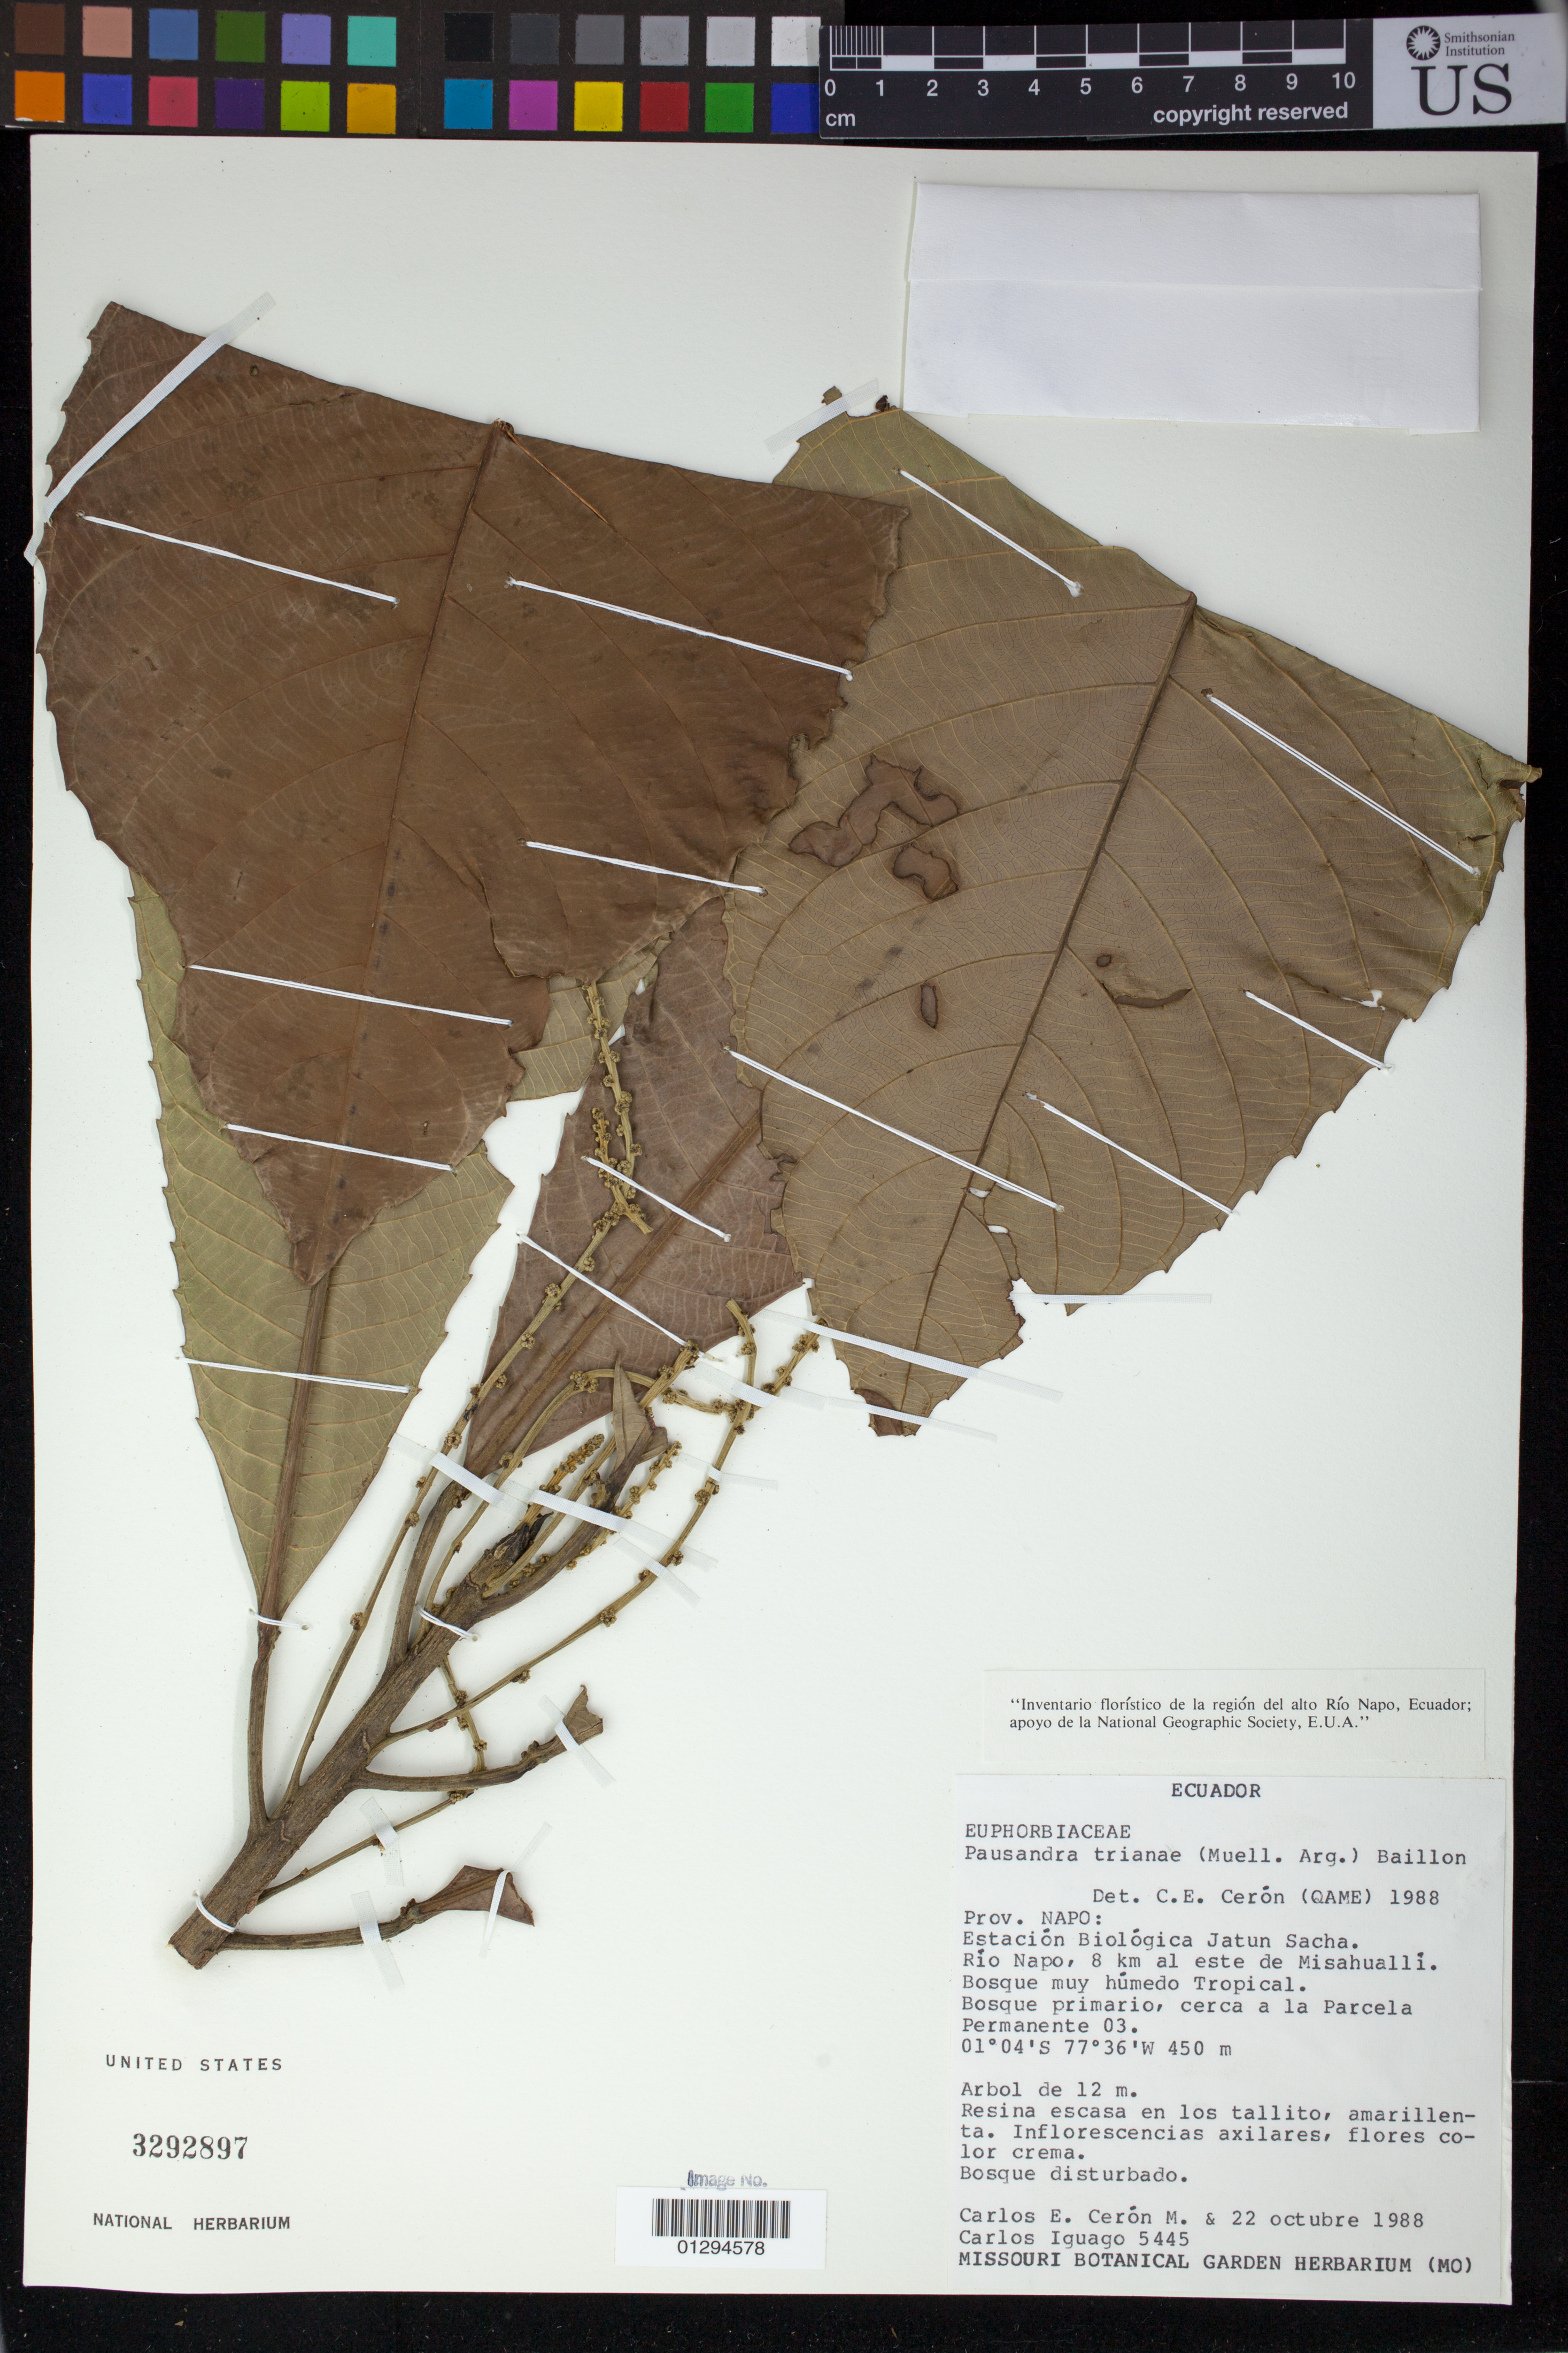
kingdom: Plantae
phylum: Tracheophyta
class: Magnoliopsida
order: Malpighiales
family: Euphorbiaceae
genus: Pausandra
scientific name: Pausandra trianae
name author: (Müll. Arg.) Baill.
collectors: C. E. Cerón M. & C. Iguago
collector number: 5445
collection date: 1988-10-22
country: Ecuador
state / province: Napo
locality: Estacion Biologica Jatun Sacha. Rio Napo, 8 km al este de Misahualli.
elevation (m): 450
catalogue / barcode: US 3292897